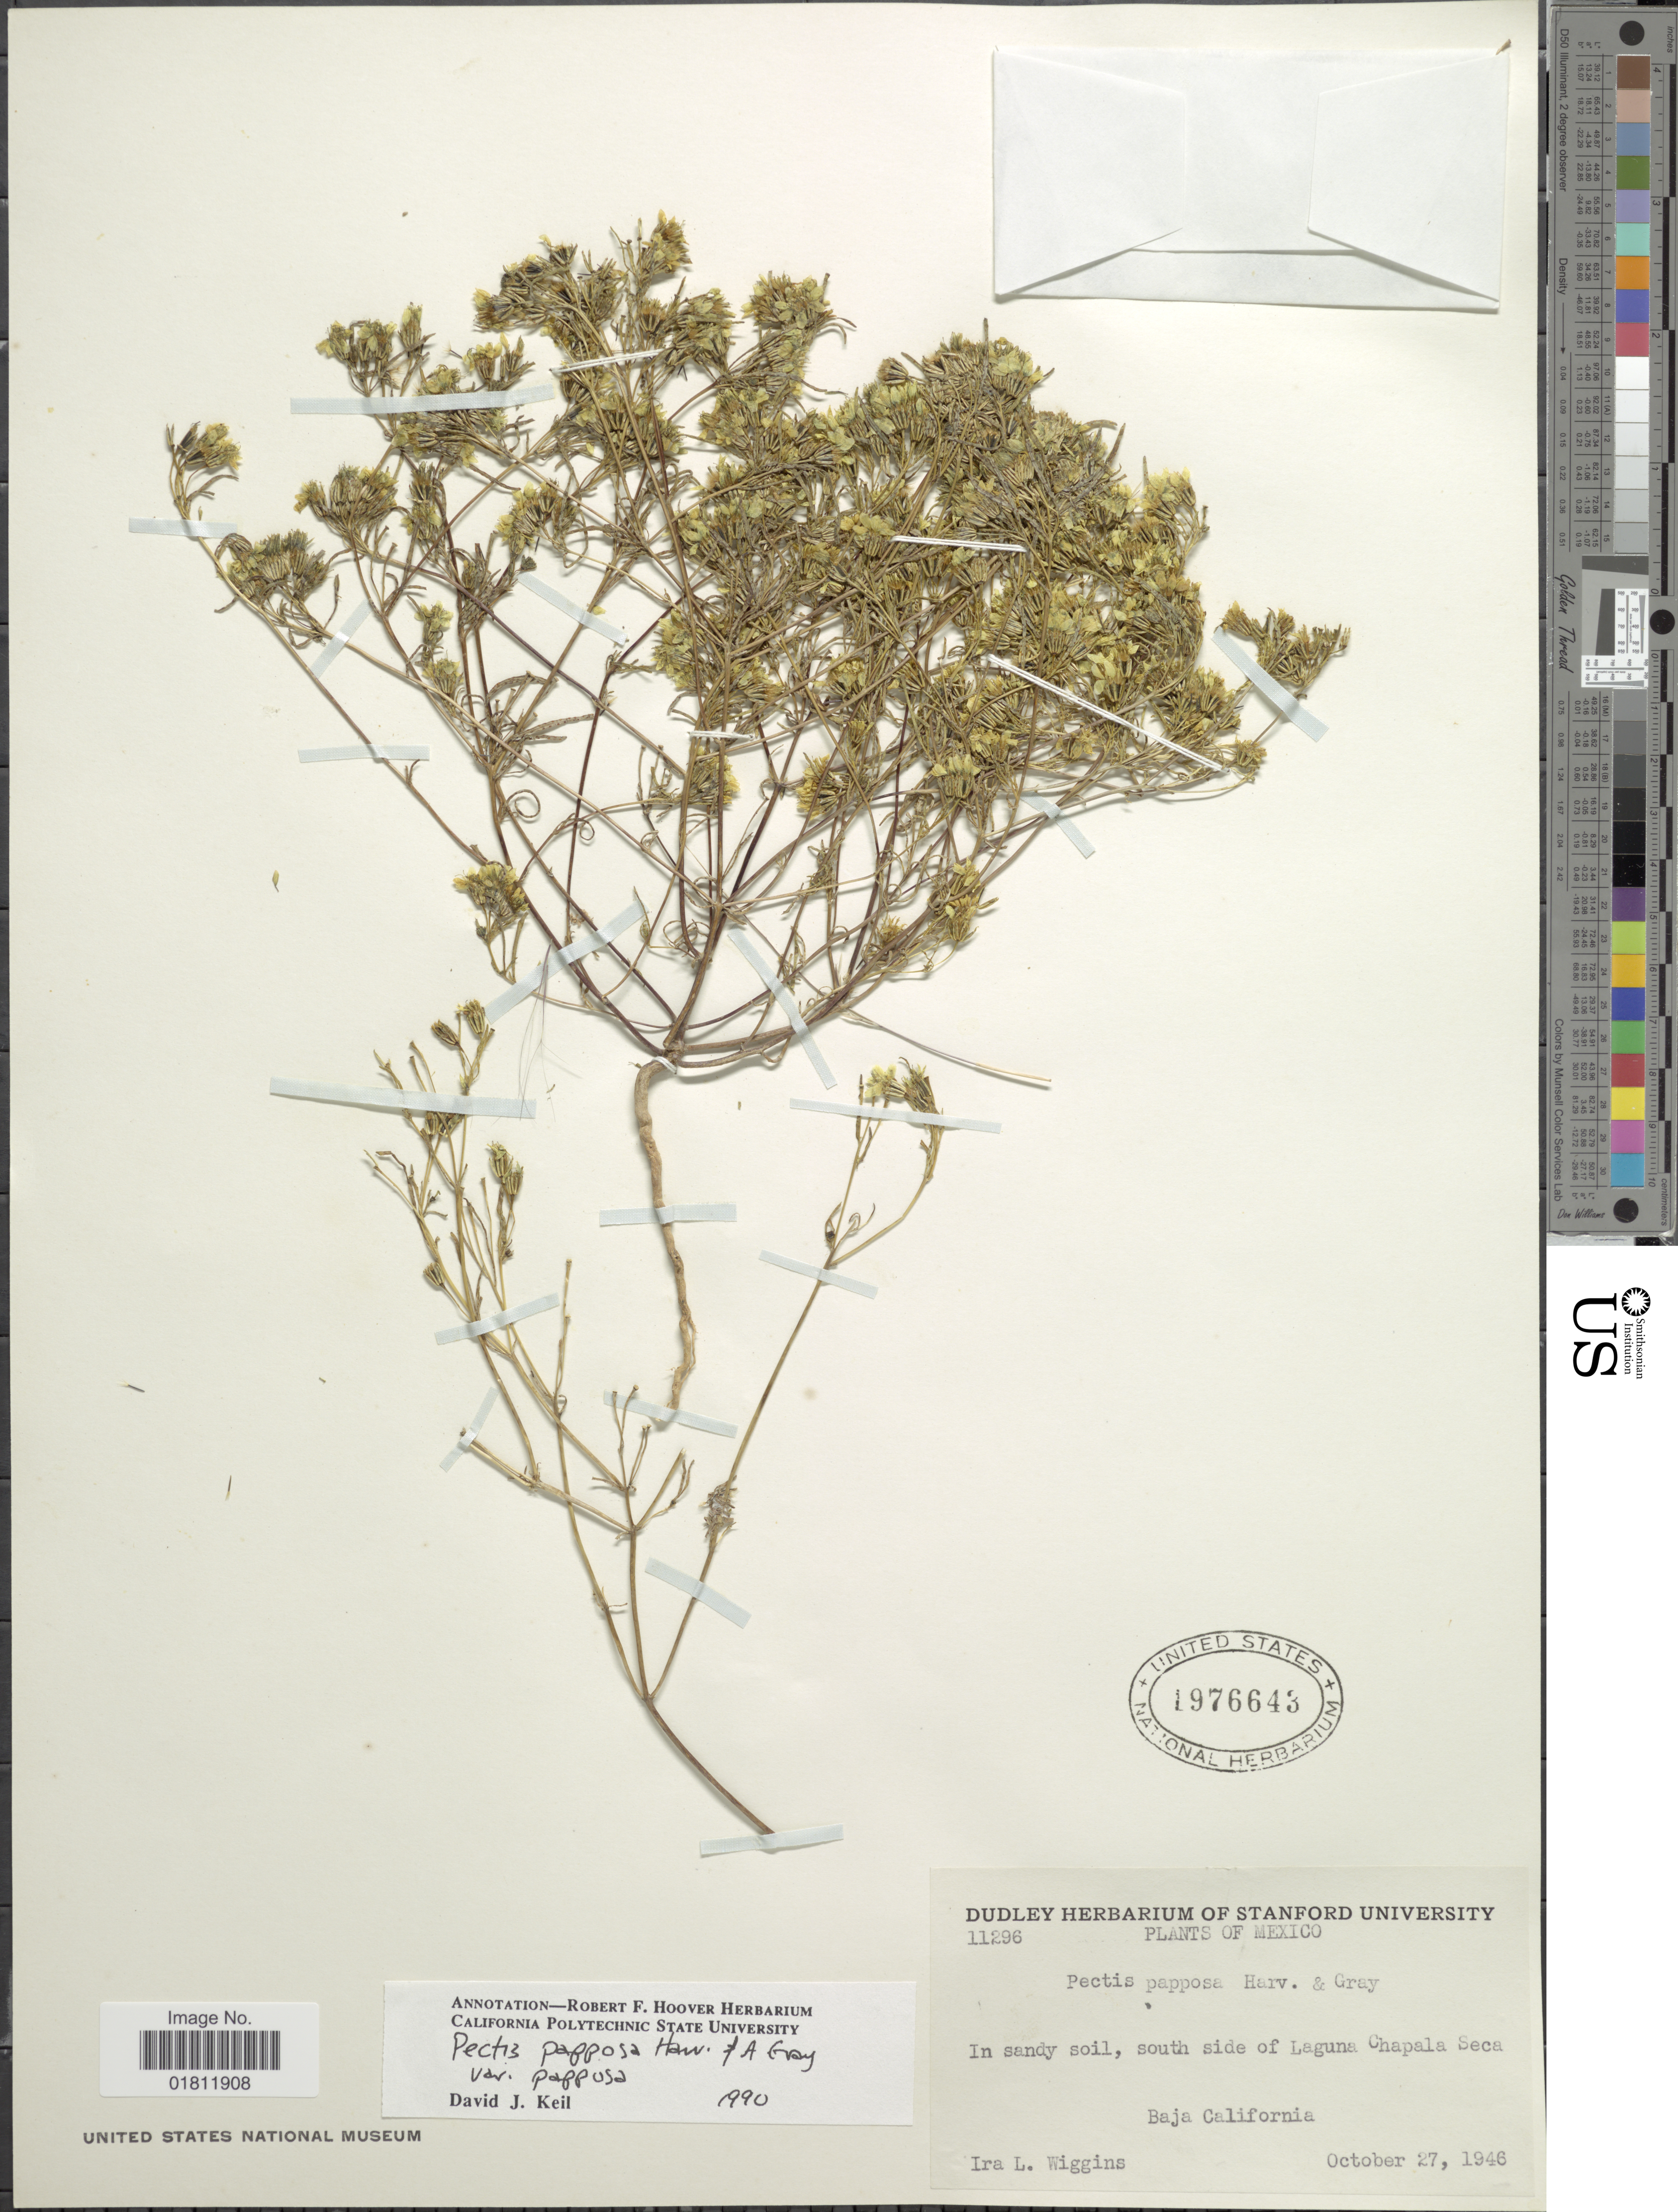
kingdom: Plantae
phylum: Tracheophyta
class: Magnoliopsida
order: Asterales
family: Asteraceae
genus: Pectis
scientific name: Pectis papposa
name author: Harv. & A. Gray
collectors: I. L. Wiggins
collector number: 11296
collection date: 1946-10-27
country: Mexico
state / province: Baja California Sur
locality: Mexico. South side of Laguna Chapala Seca. Baja California.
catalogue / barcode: US 1976643